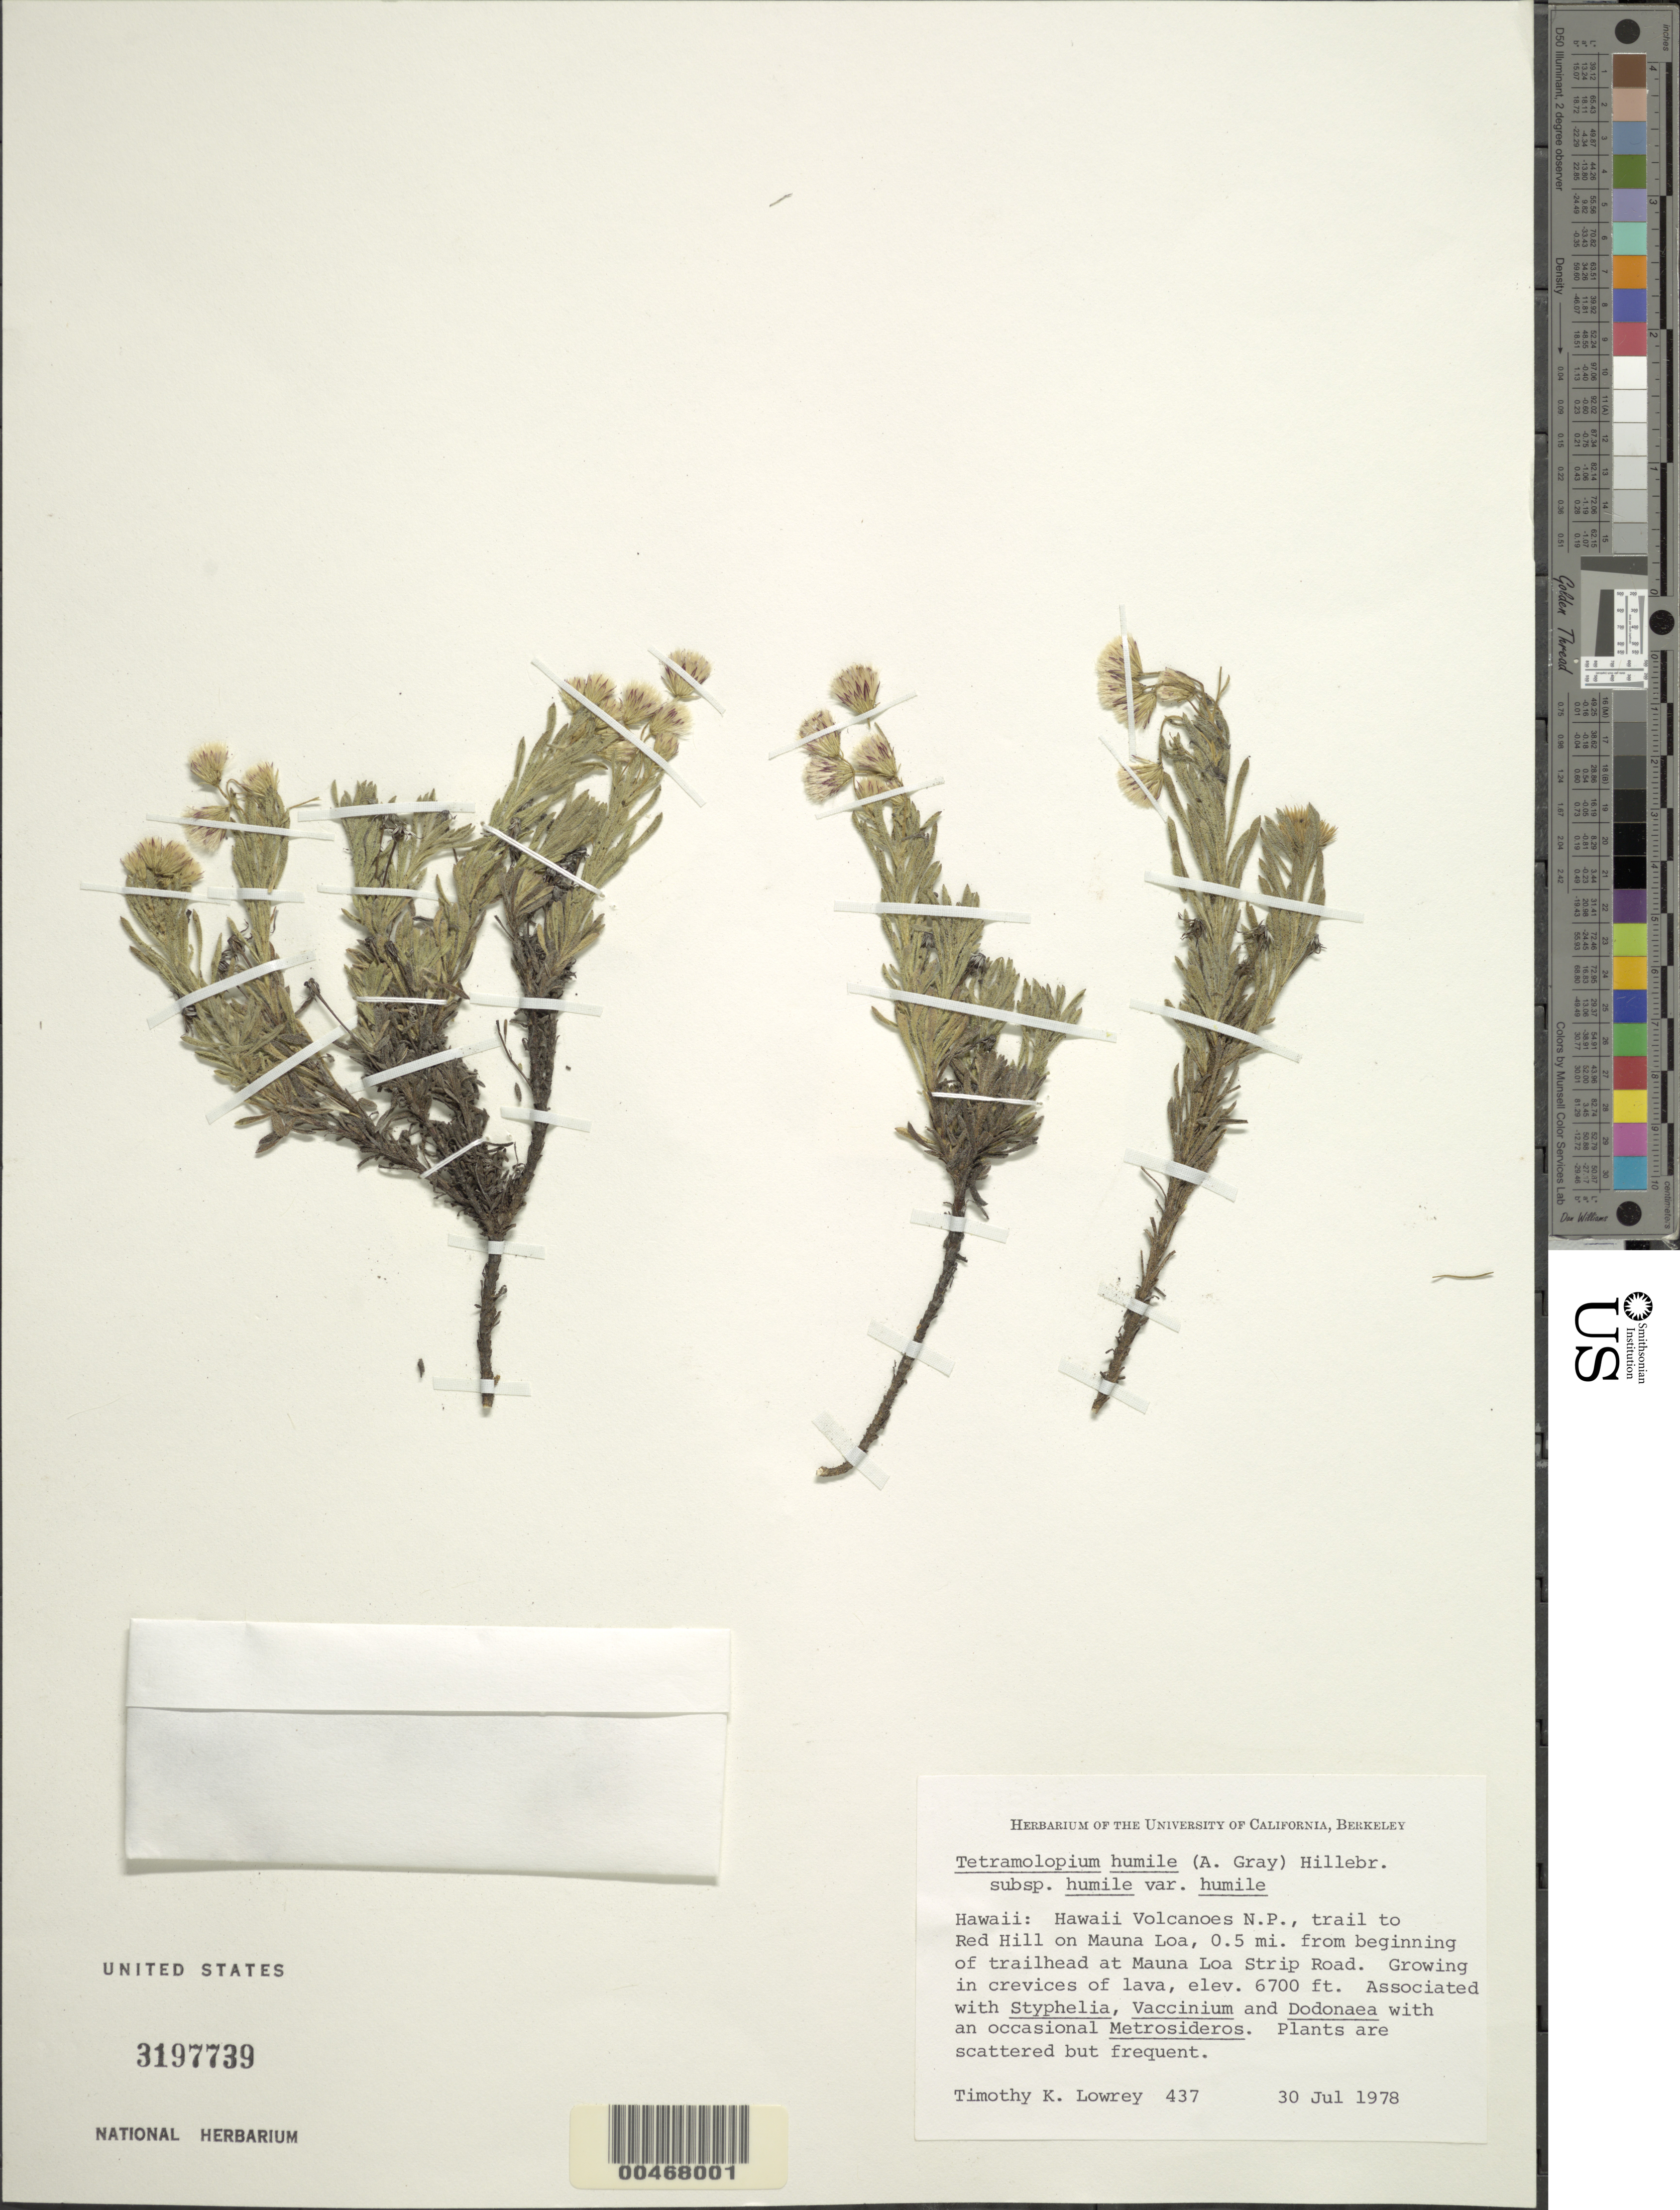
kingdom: Plantae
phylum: Tracheophyta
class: Magnoliopsida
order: Asterales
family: Asteraceae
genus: Tetramolopium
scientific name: Tetramolopium humile subsp. humile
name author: (A. Gray) Hillebr.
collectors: T. K. Lowrey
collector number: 437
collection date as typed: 30 Jul 1978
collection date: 1978-07-30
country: United States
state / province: Hawaii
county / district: Hawaii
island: Hawaii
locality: Hawaii Volcanoes NP, trail to Red Hill on Mauna Loa, 0.5 mi from beginning of trailhead at Muana Loa Strip Rd.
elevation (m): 2042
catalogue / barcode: US 3197739